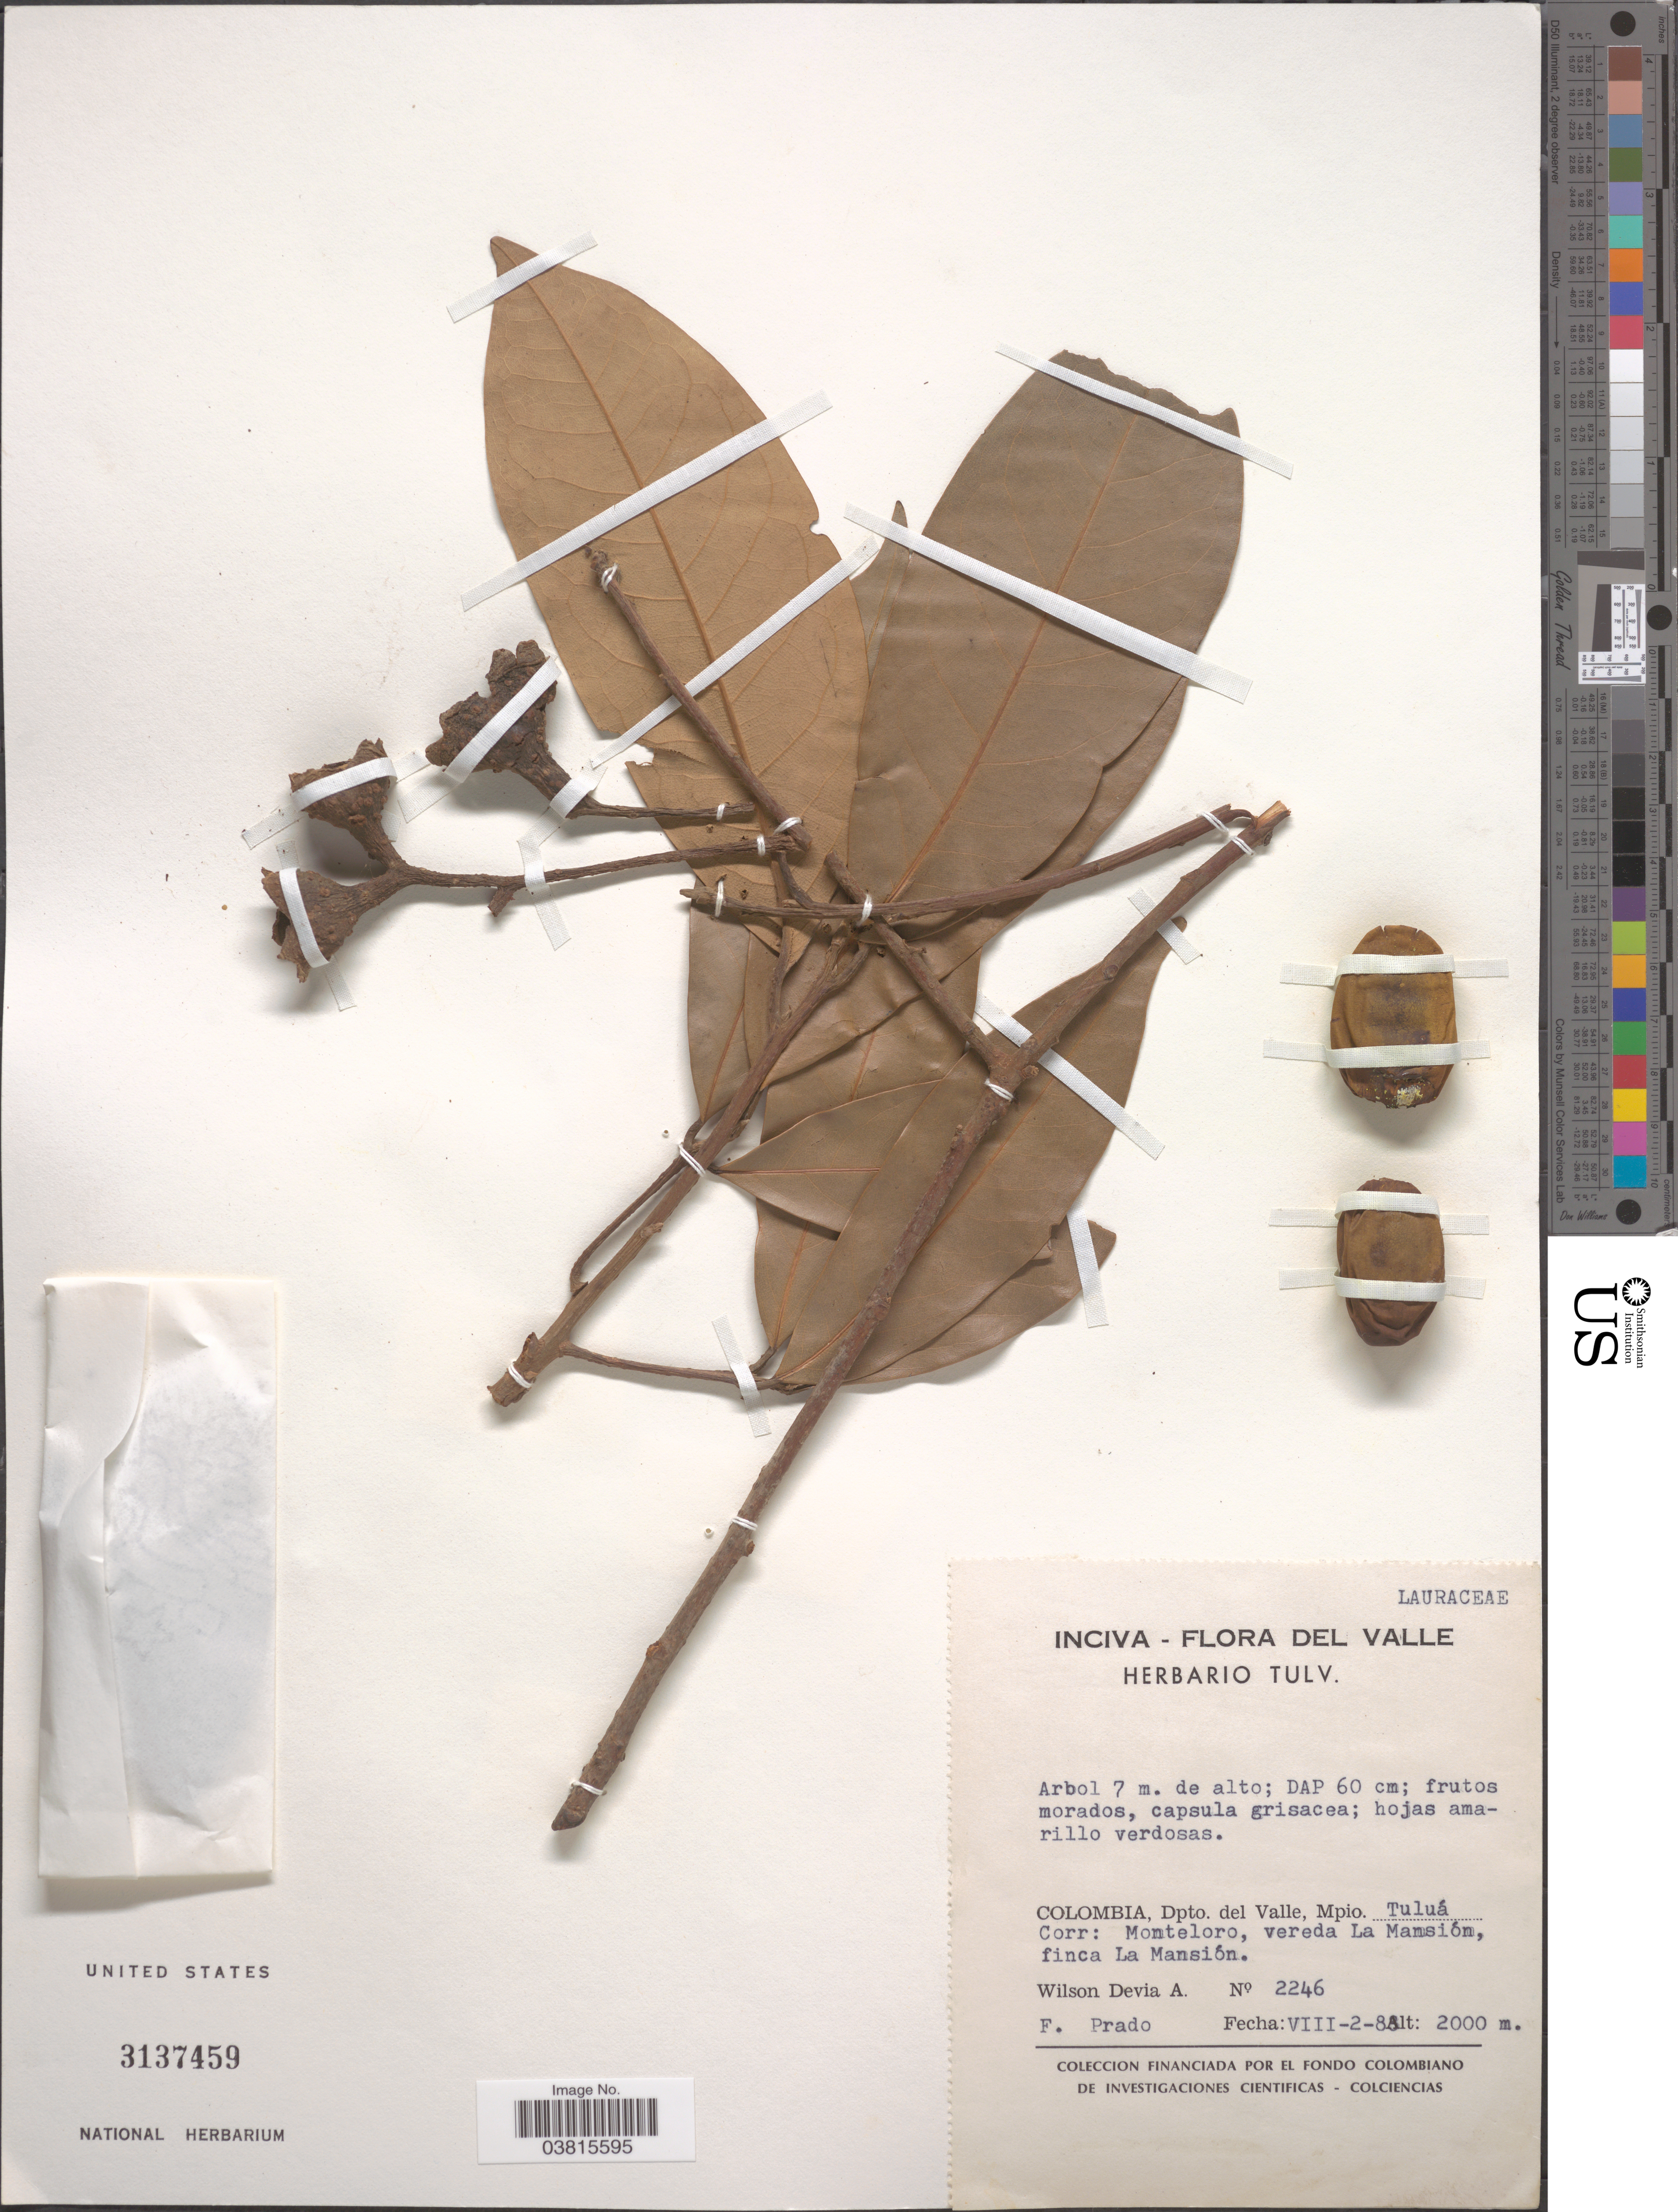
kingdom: Plantae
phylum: Tracheophyta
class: Magnoliopsida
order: Laurales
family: Lauraceae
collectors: W. Devia A. & F. Prado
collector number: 2246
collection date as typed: Transcribed d/m/y: 2/8/88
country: Colombia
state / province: Valle del Cauca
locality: Dpto. del Valle, Mpio. Tuluá Corr: Monteloro, vereda La Mansión, finca La Mansión.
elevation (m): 2000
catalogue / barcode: US 3137459